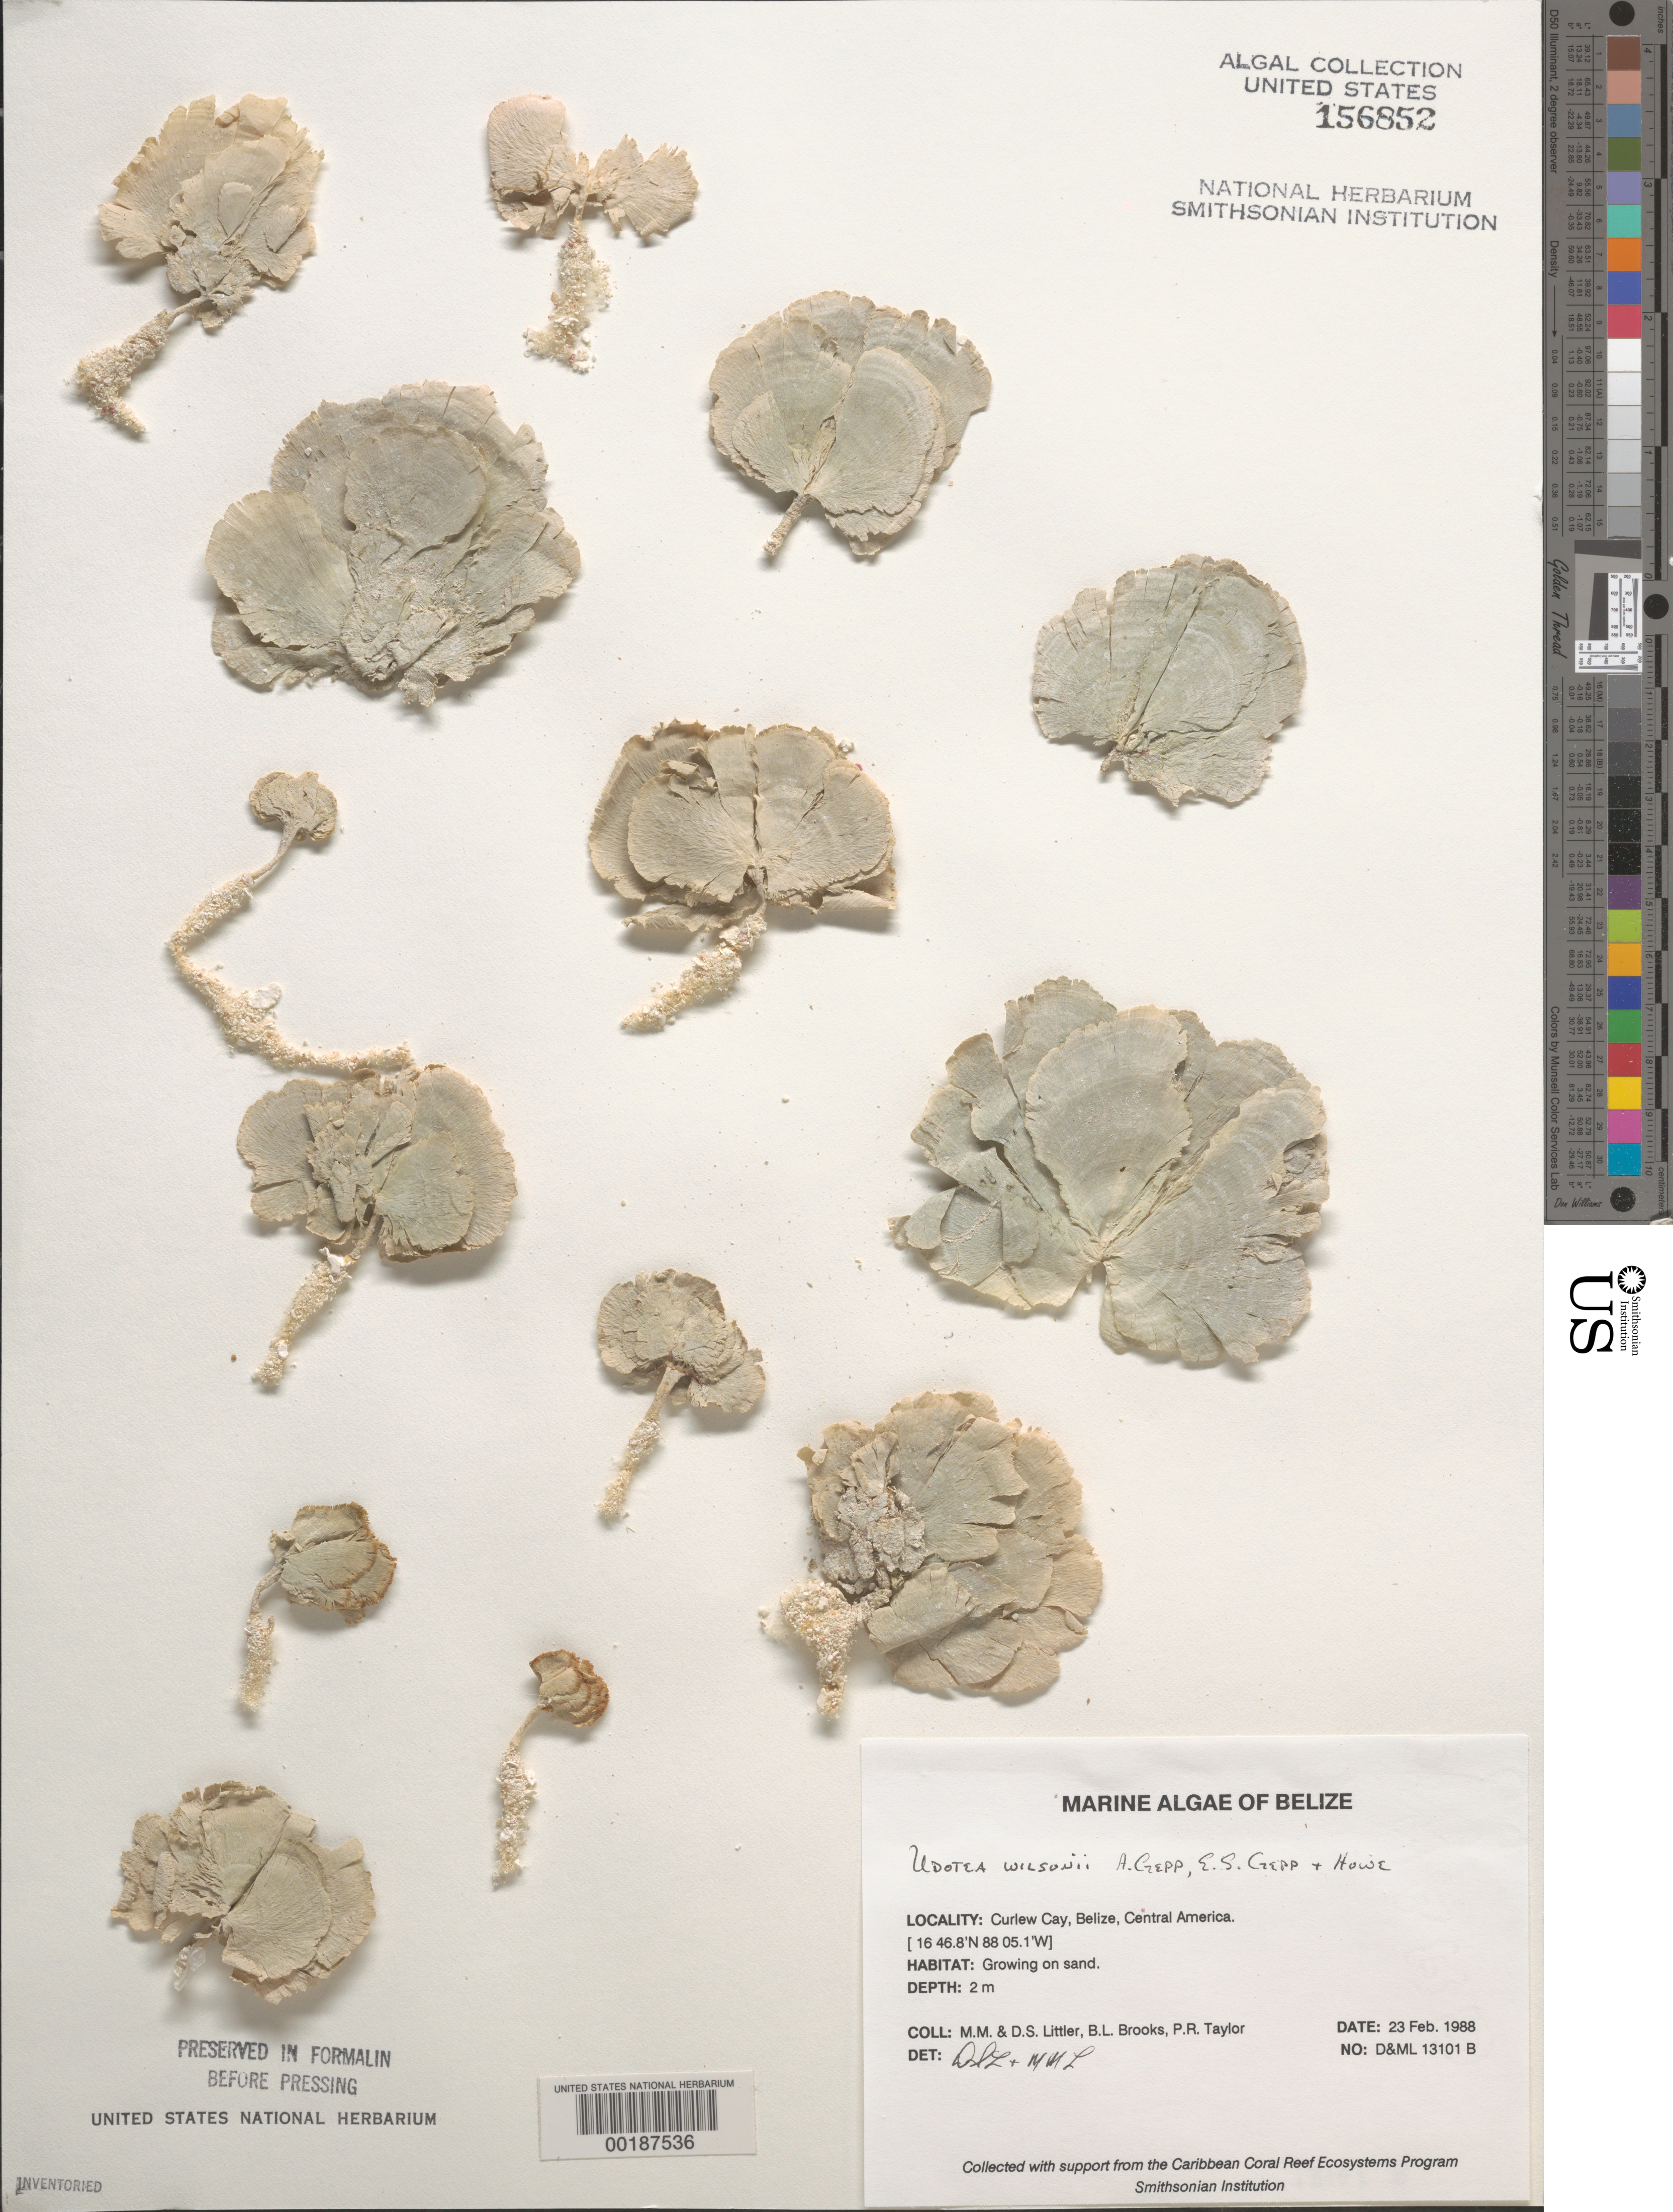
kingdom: Plantae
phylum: Chlorophyta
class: Ulvophyceae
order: Bryopsidales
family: Udoteaceae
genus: Udotea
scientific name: Udotea wilsonii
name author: A. Gepp et al. in A. Gepp & E. Gepp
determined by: Littler, D. S.; Littler, M. M.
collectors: D. S. Littler, M. M. Littler, B. Brooks & P. R. Taylor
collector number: D&ML 13101b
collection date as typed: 23 Feb 1988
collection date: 1988-02-23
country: Belize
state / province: Stann Creek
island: Curlew Cay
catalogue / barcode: US 156852